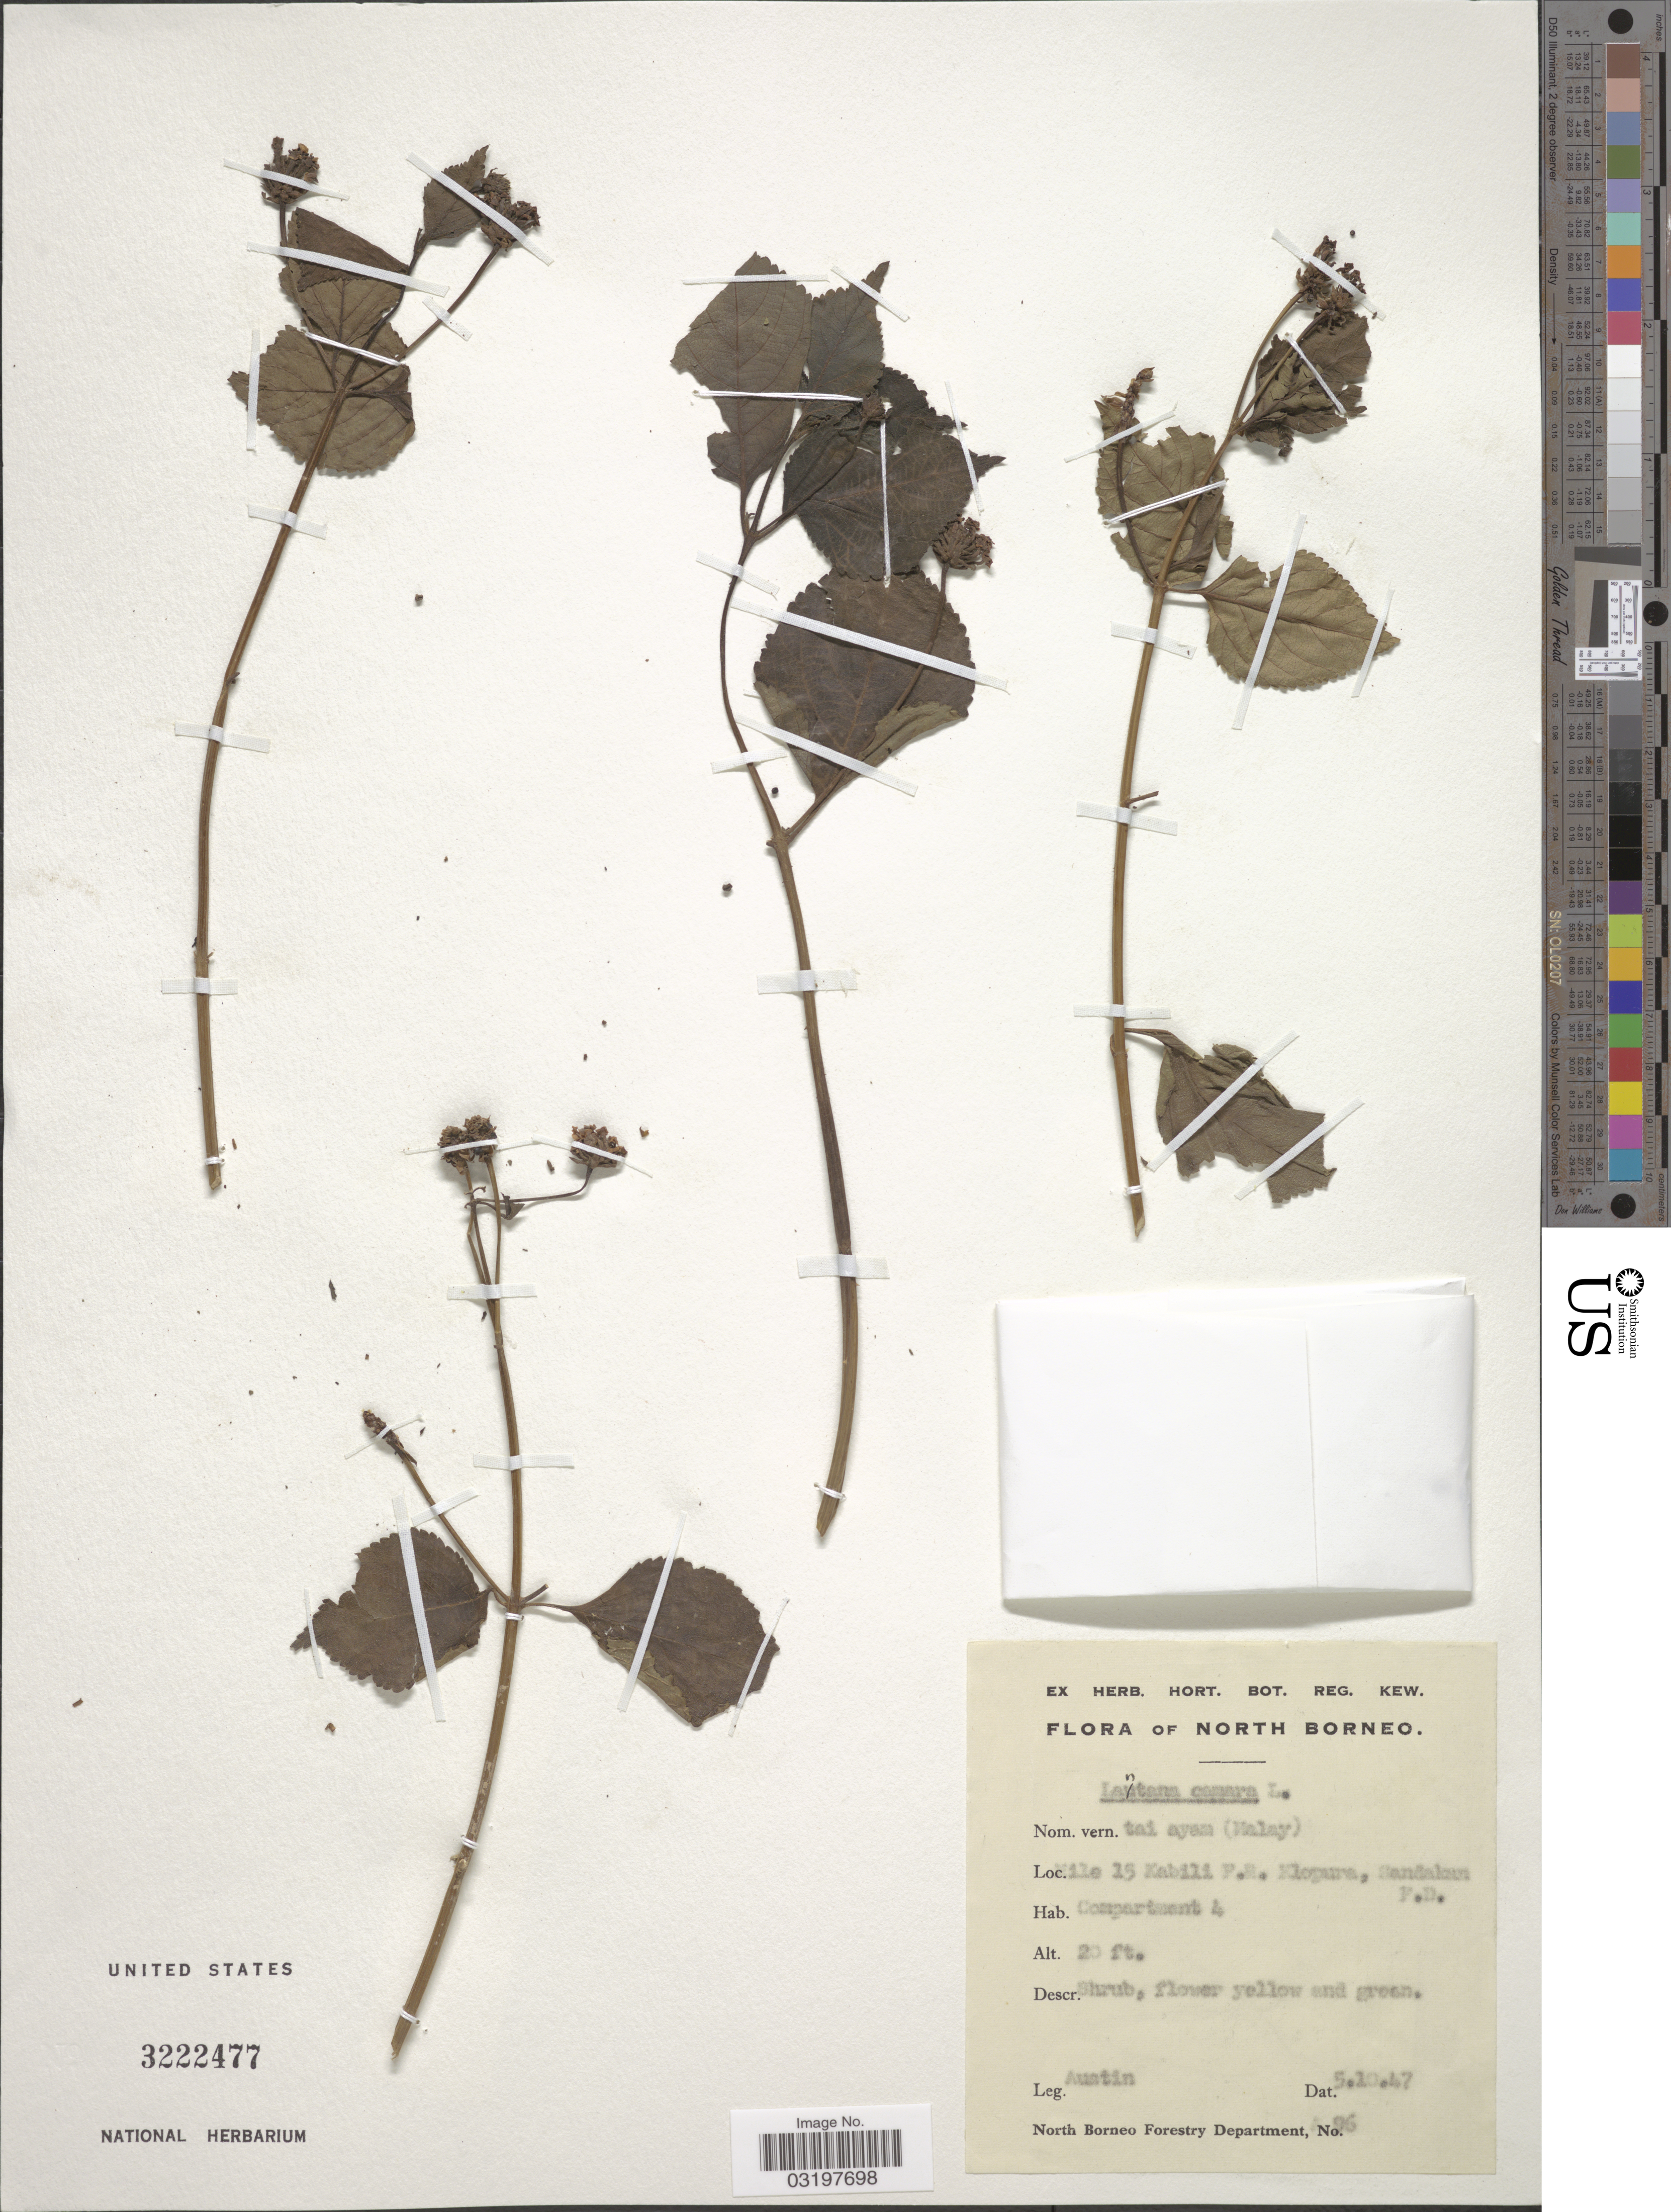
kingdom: Plantae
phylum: Tracheophyta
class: Magnoliopsida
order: Lamiales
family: Verbenaceae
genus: Lantana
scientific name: Lantana camara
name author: L.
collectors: -. Austin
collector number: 96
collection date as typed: Transcribed d/m/y: 5/10/47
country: Malaysia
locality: North Borneo, Mile 15 Kabili F.R. Elopura, Sandakan, F.D., Compartment 4.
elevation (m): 6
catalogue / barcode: US 3222477